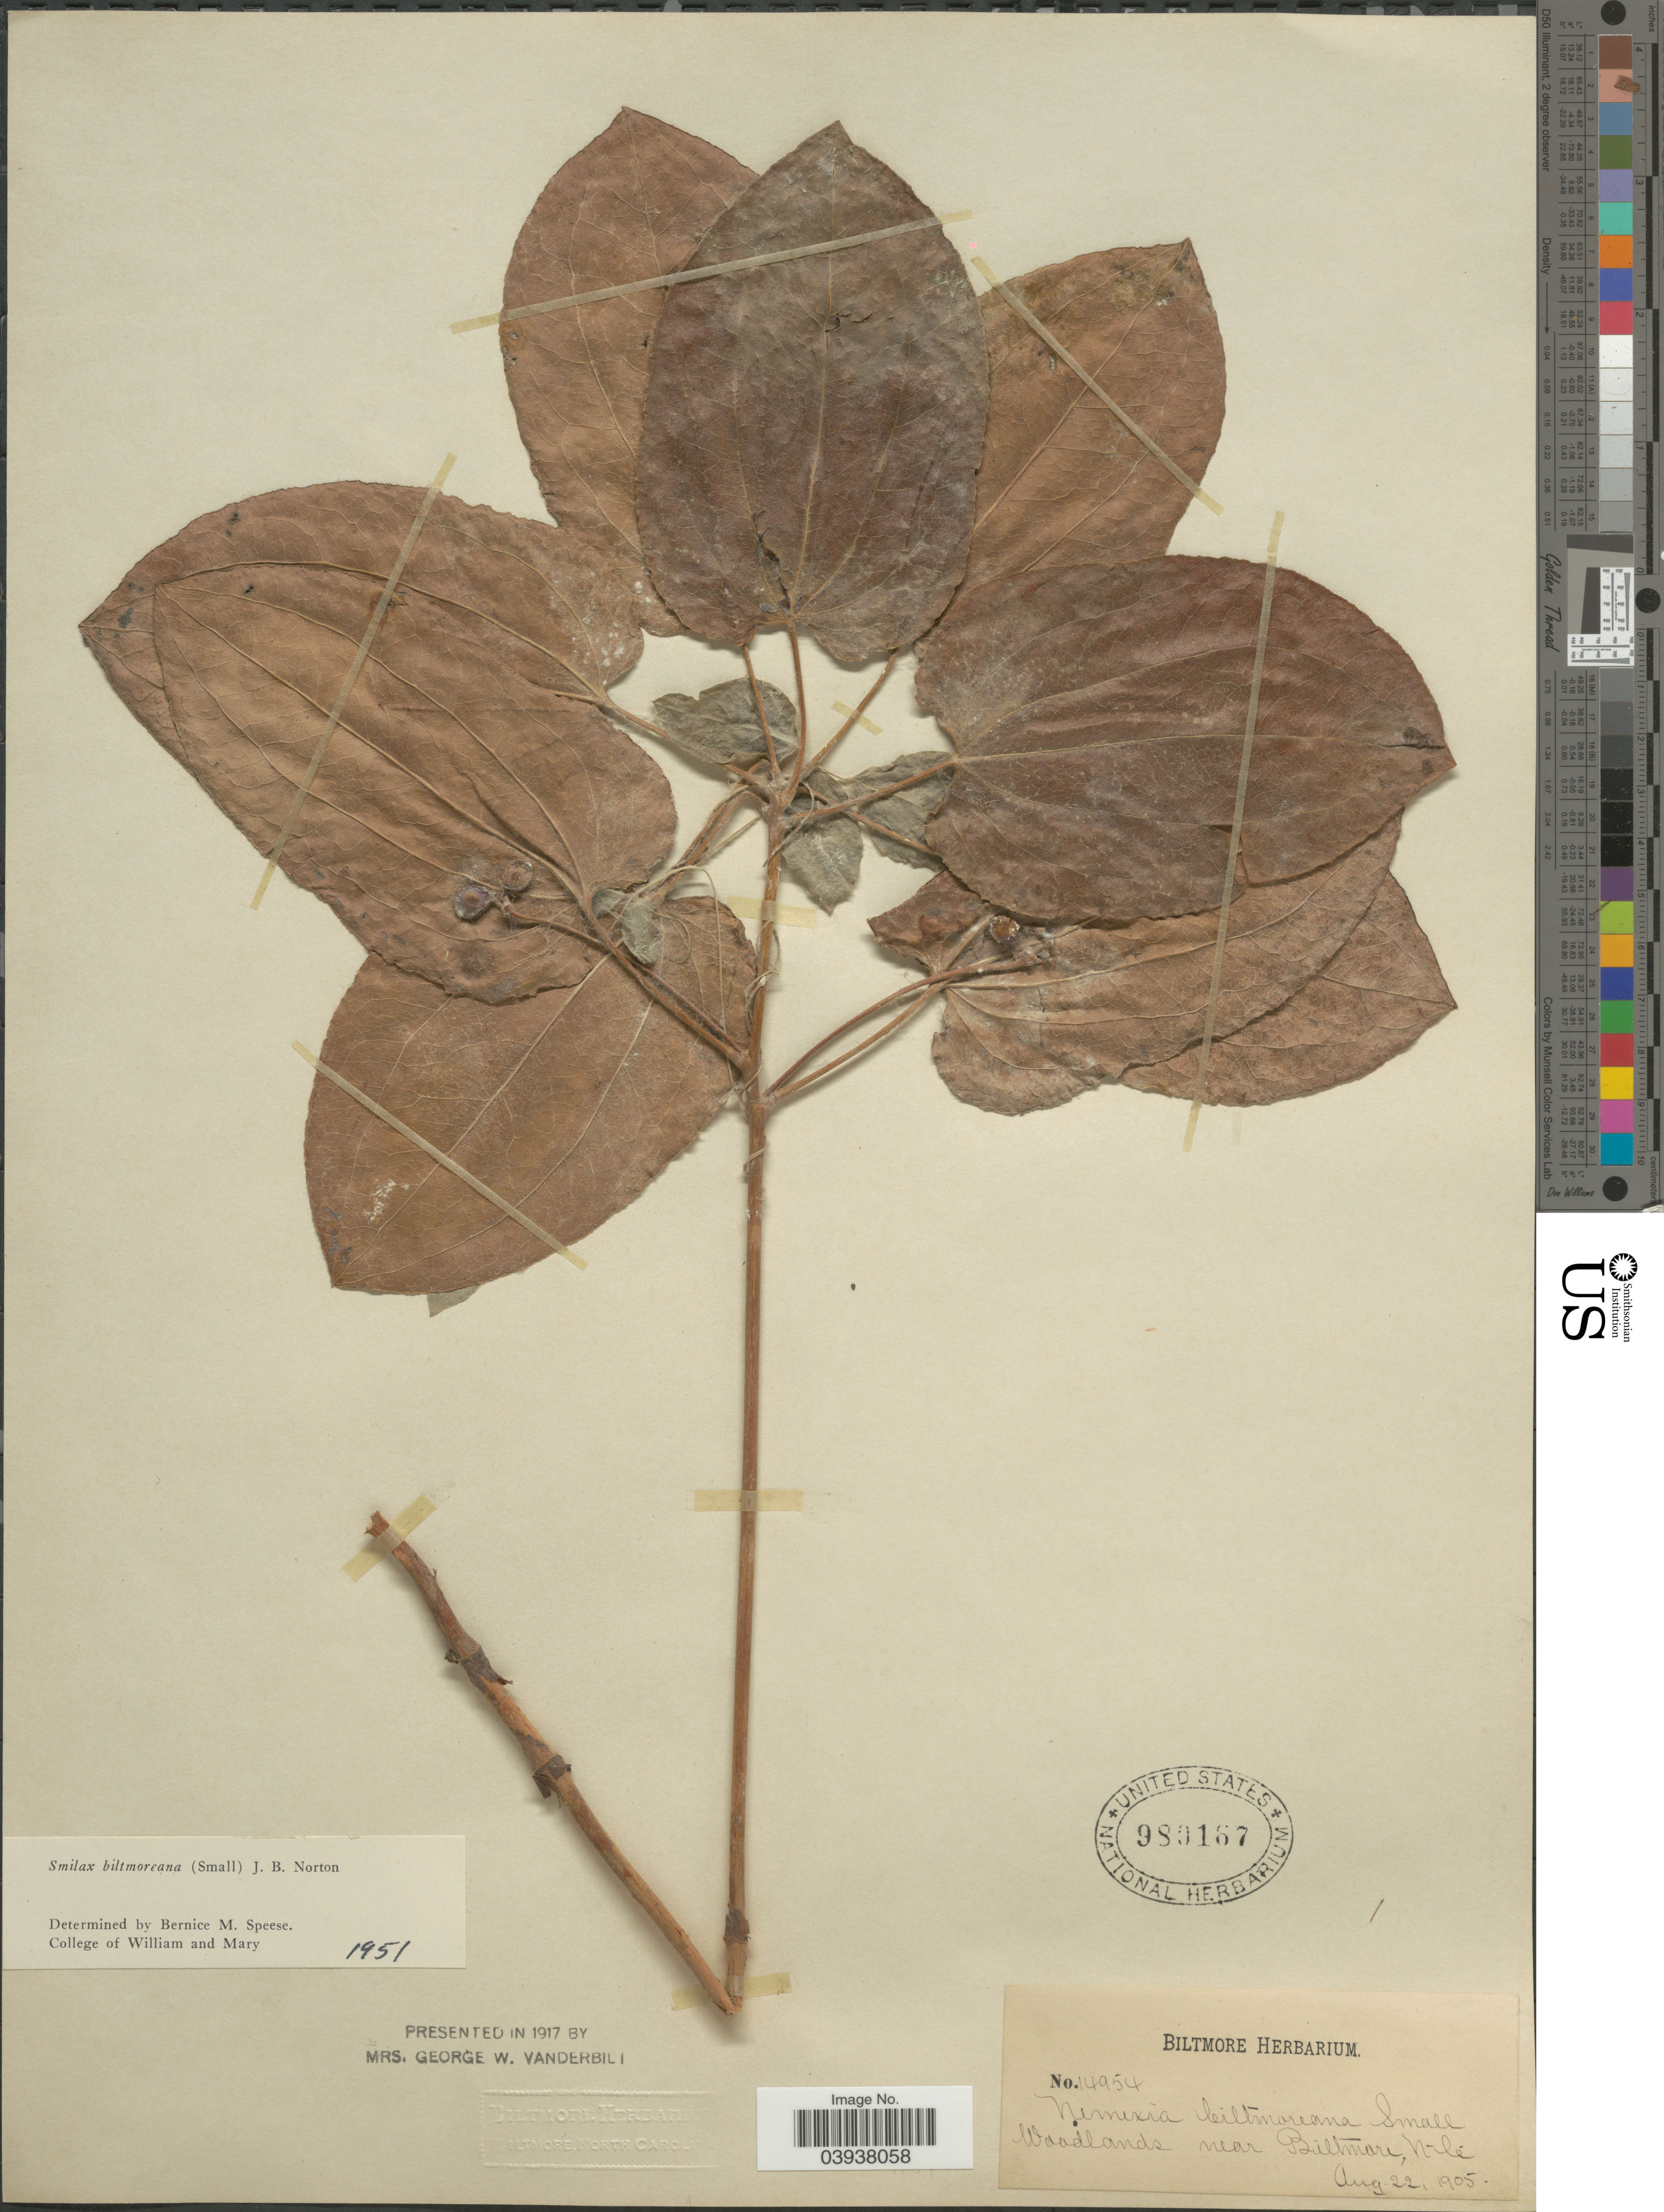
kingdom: Plantae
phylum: Tracheophyta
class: Liliopsida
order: Liliales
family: Smilacaceae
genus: Smilax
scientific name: Smilax biltmoreana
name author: (Small) J.B. Norton ex Pennell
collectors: ex herb. Biltmore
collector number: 14954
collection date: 1905-08-22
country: United States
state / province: North Carolina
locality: Woodlands near Biltmore.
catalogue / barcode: US 980167